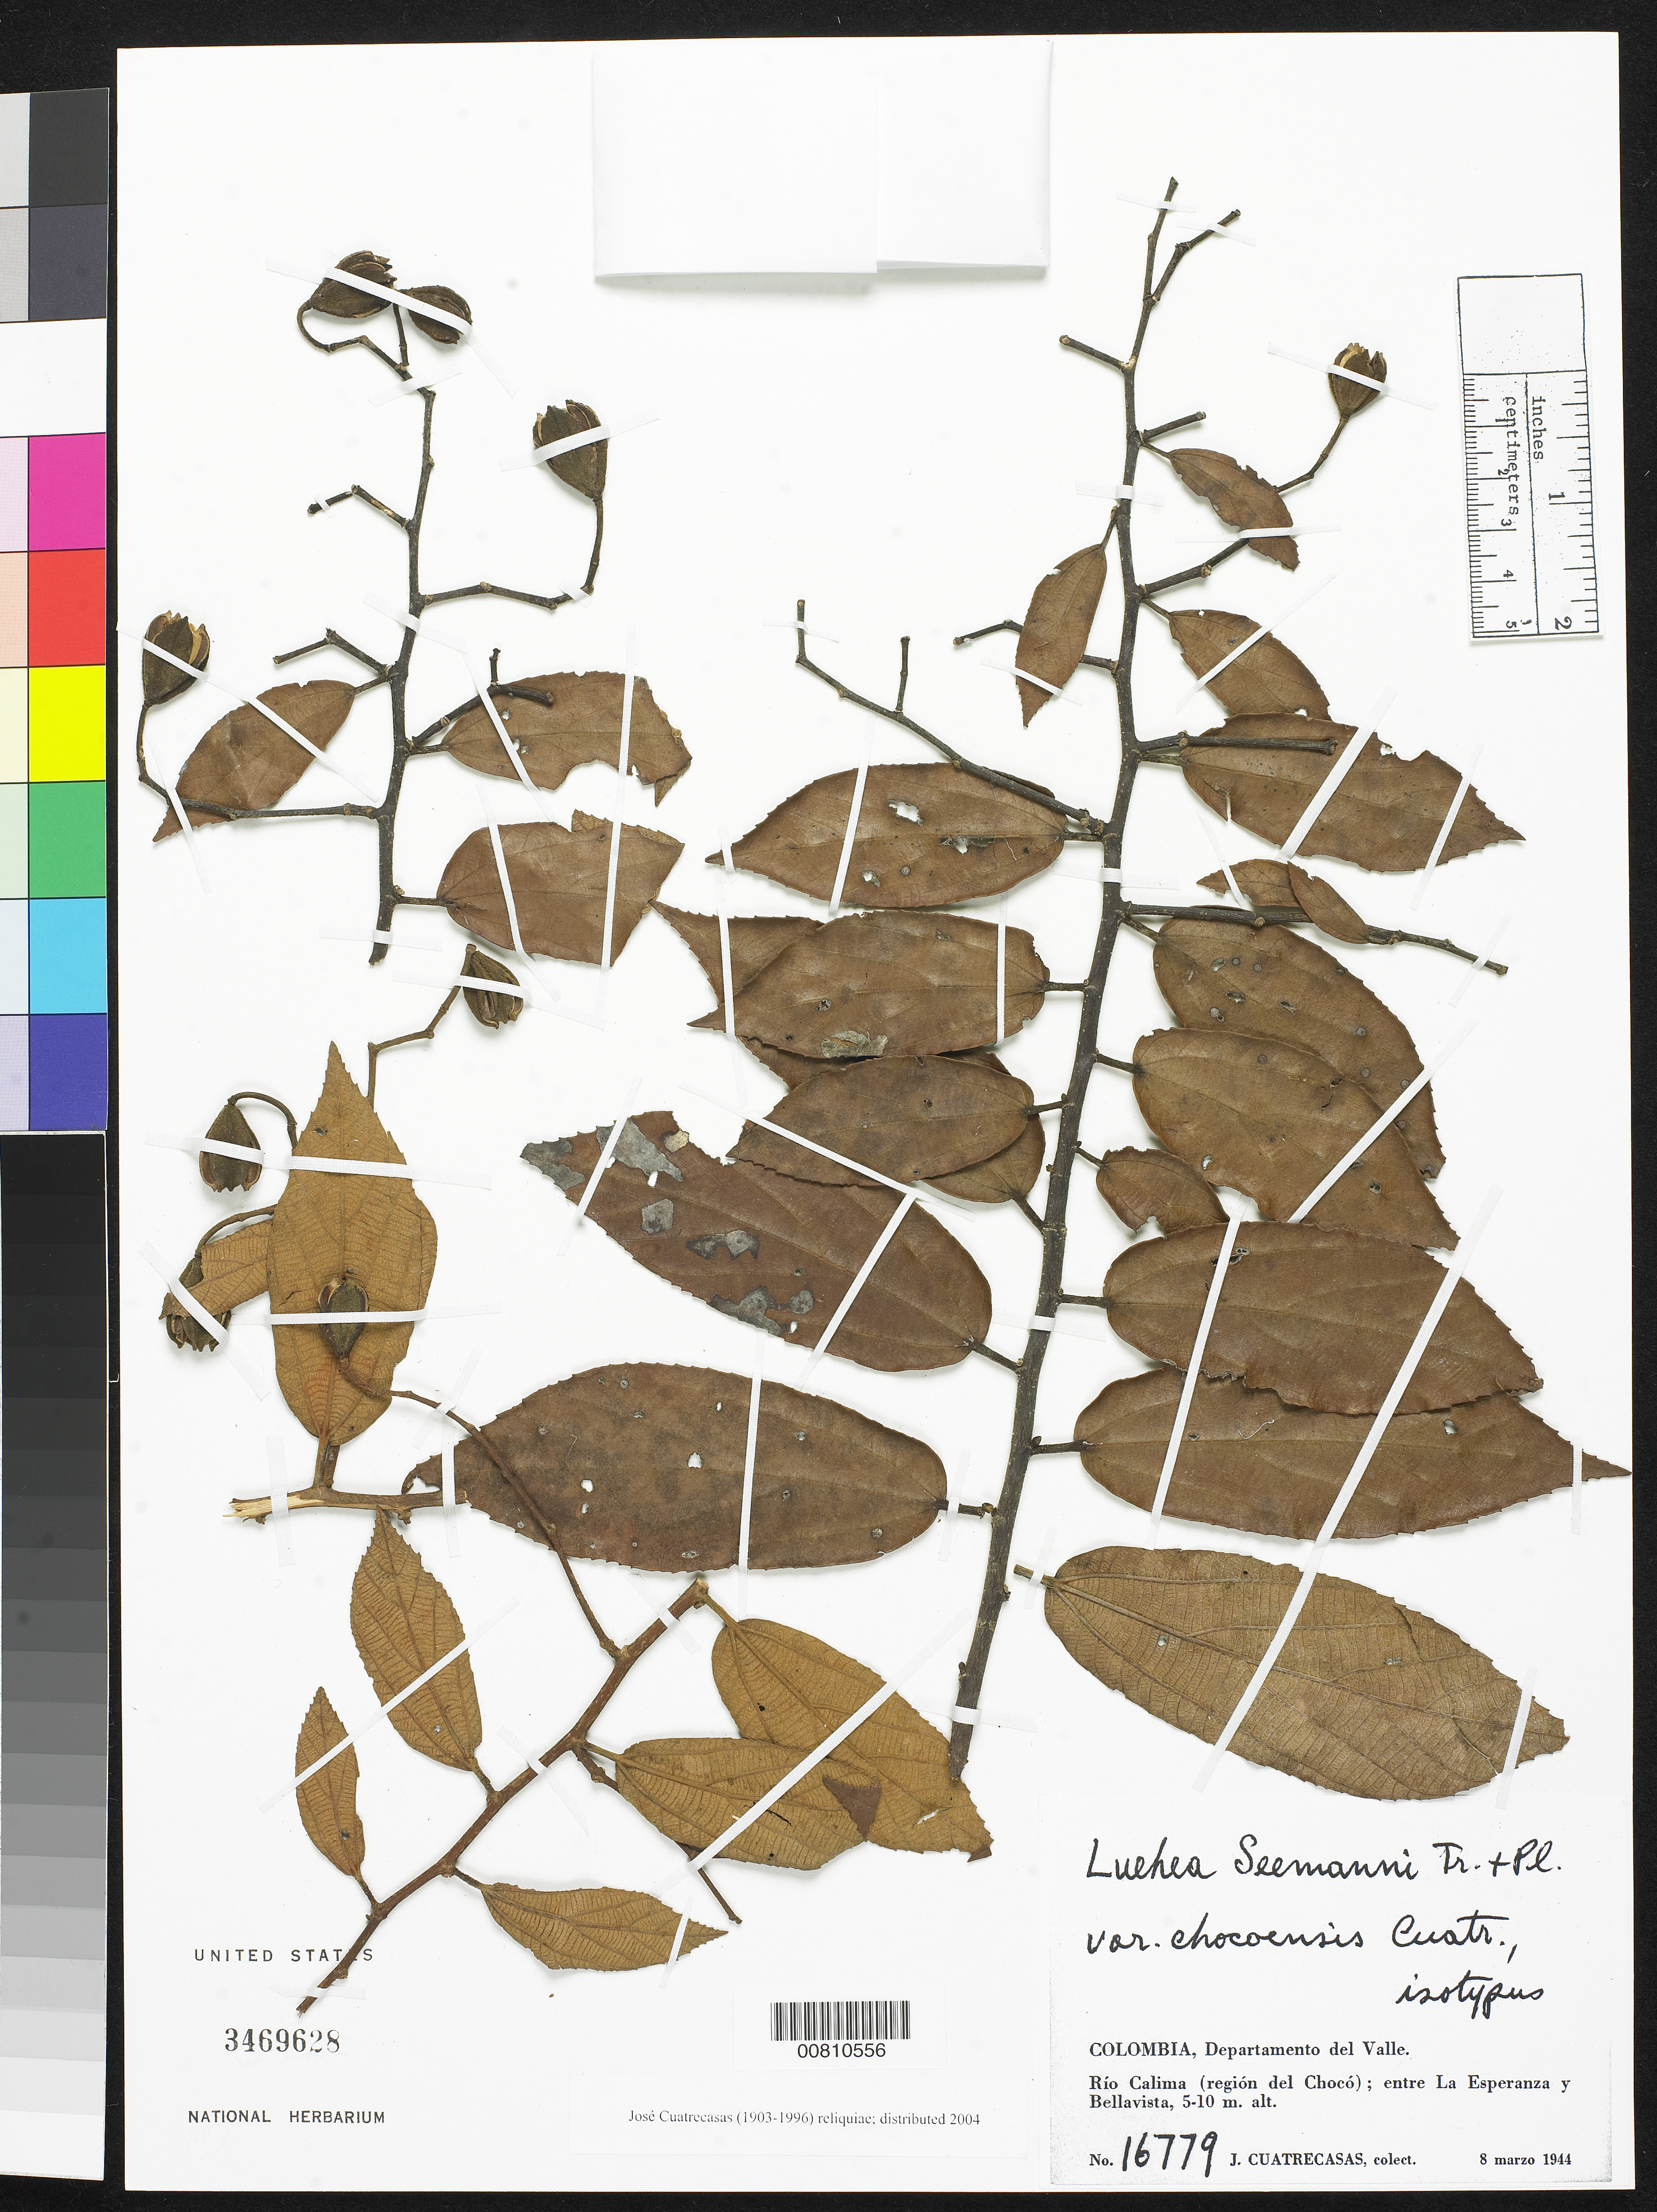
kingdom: Plantae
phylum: Tracheophyta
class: Magnoliopsida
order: Malvales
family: Malvaceae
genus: Luehea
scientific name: Luehea seemannii var. chocoensis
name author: Cuatrec.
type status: Isotype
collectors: J. Cuatrecasas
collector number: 16779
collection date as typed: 08 Mar 1944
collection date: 1944-03-08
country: Colombia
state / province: Valle del Cauca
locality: Colombia, Departamento del Valle. Río Calima (región del Chocó); entre La Esperanza y Bellavista.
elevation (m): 5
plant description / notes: Holotype at F.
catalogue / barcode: US 3469628